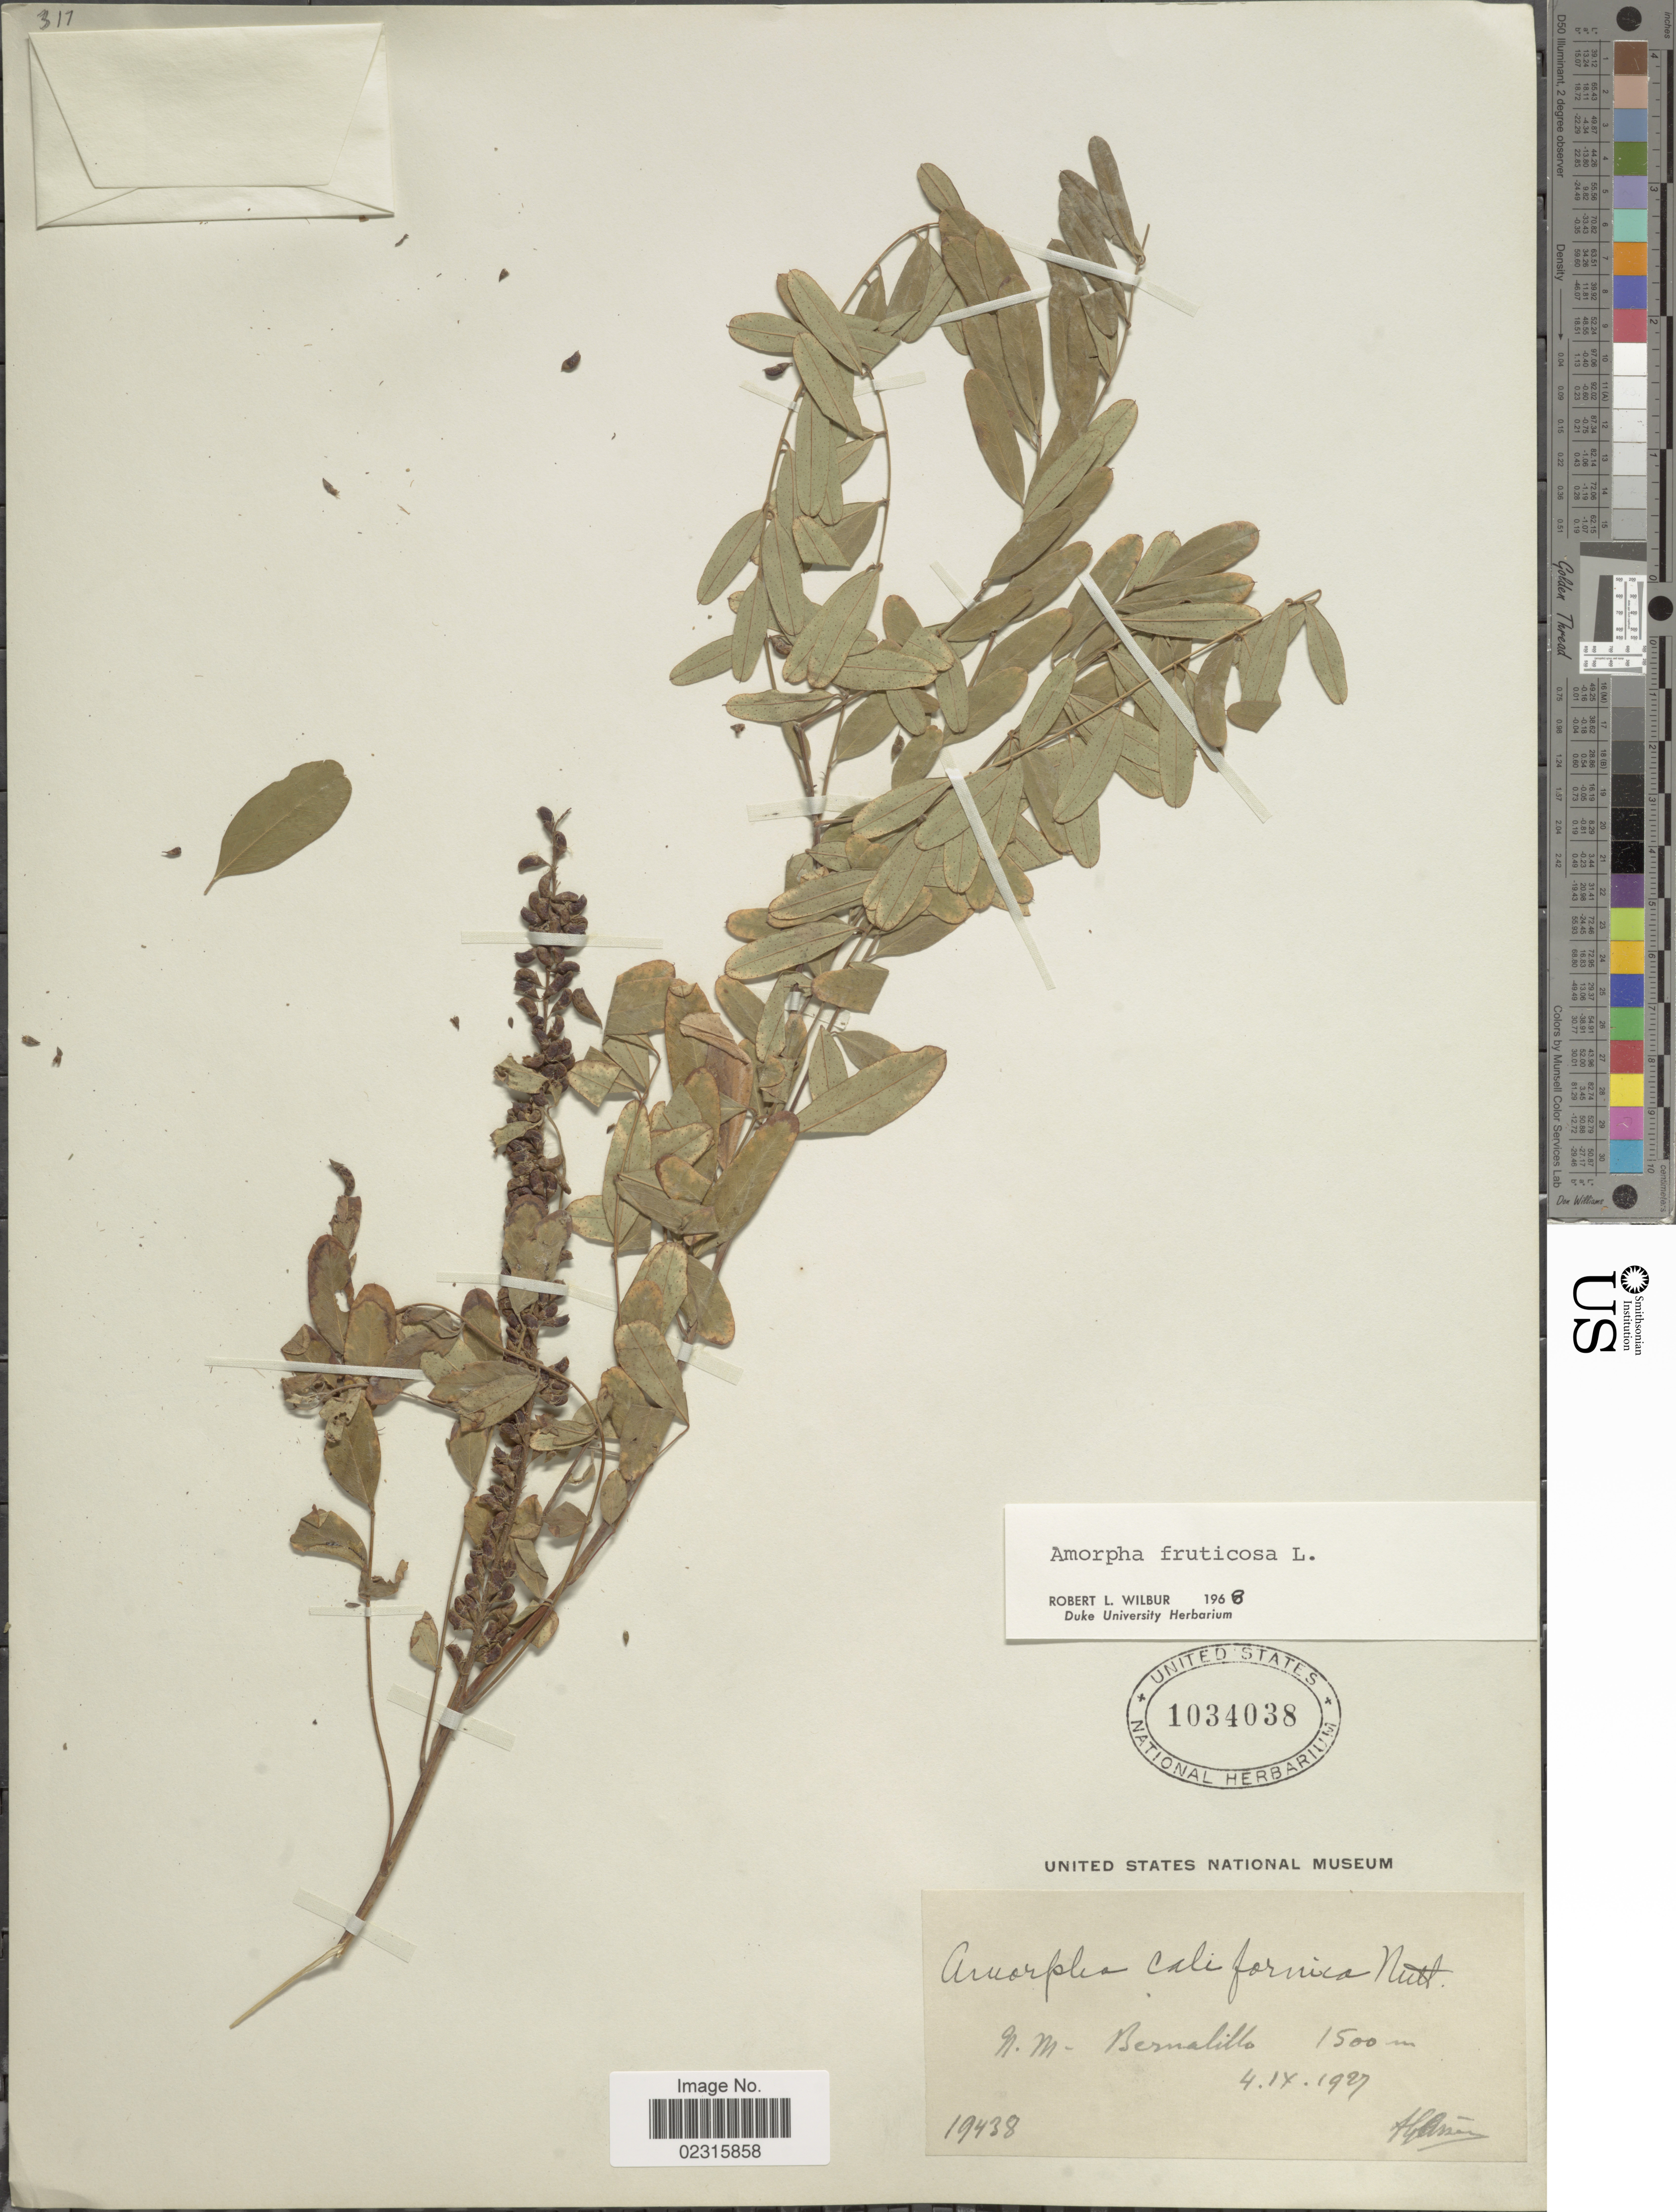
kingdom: Plantae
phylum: Tracheophyta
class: Magnoliopsida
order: Fabales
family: Fabaceae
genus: Amorpha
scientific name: Amorpha fruticosa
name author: L.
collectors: Bro. G. Arsène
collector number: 19438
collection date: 1927-09-04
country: United States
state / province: New Mexico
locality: Bernalillo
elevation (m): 1500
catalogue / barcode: US 1034038